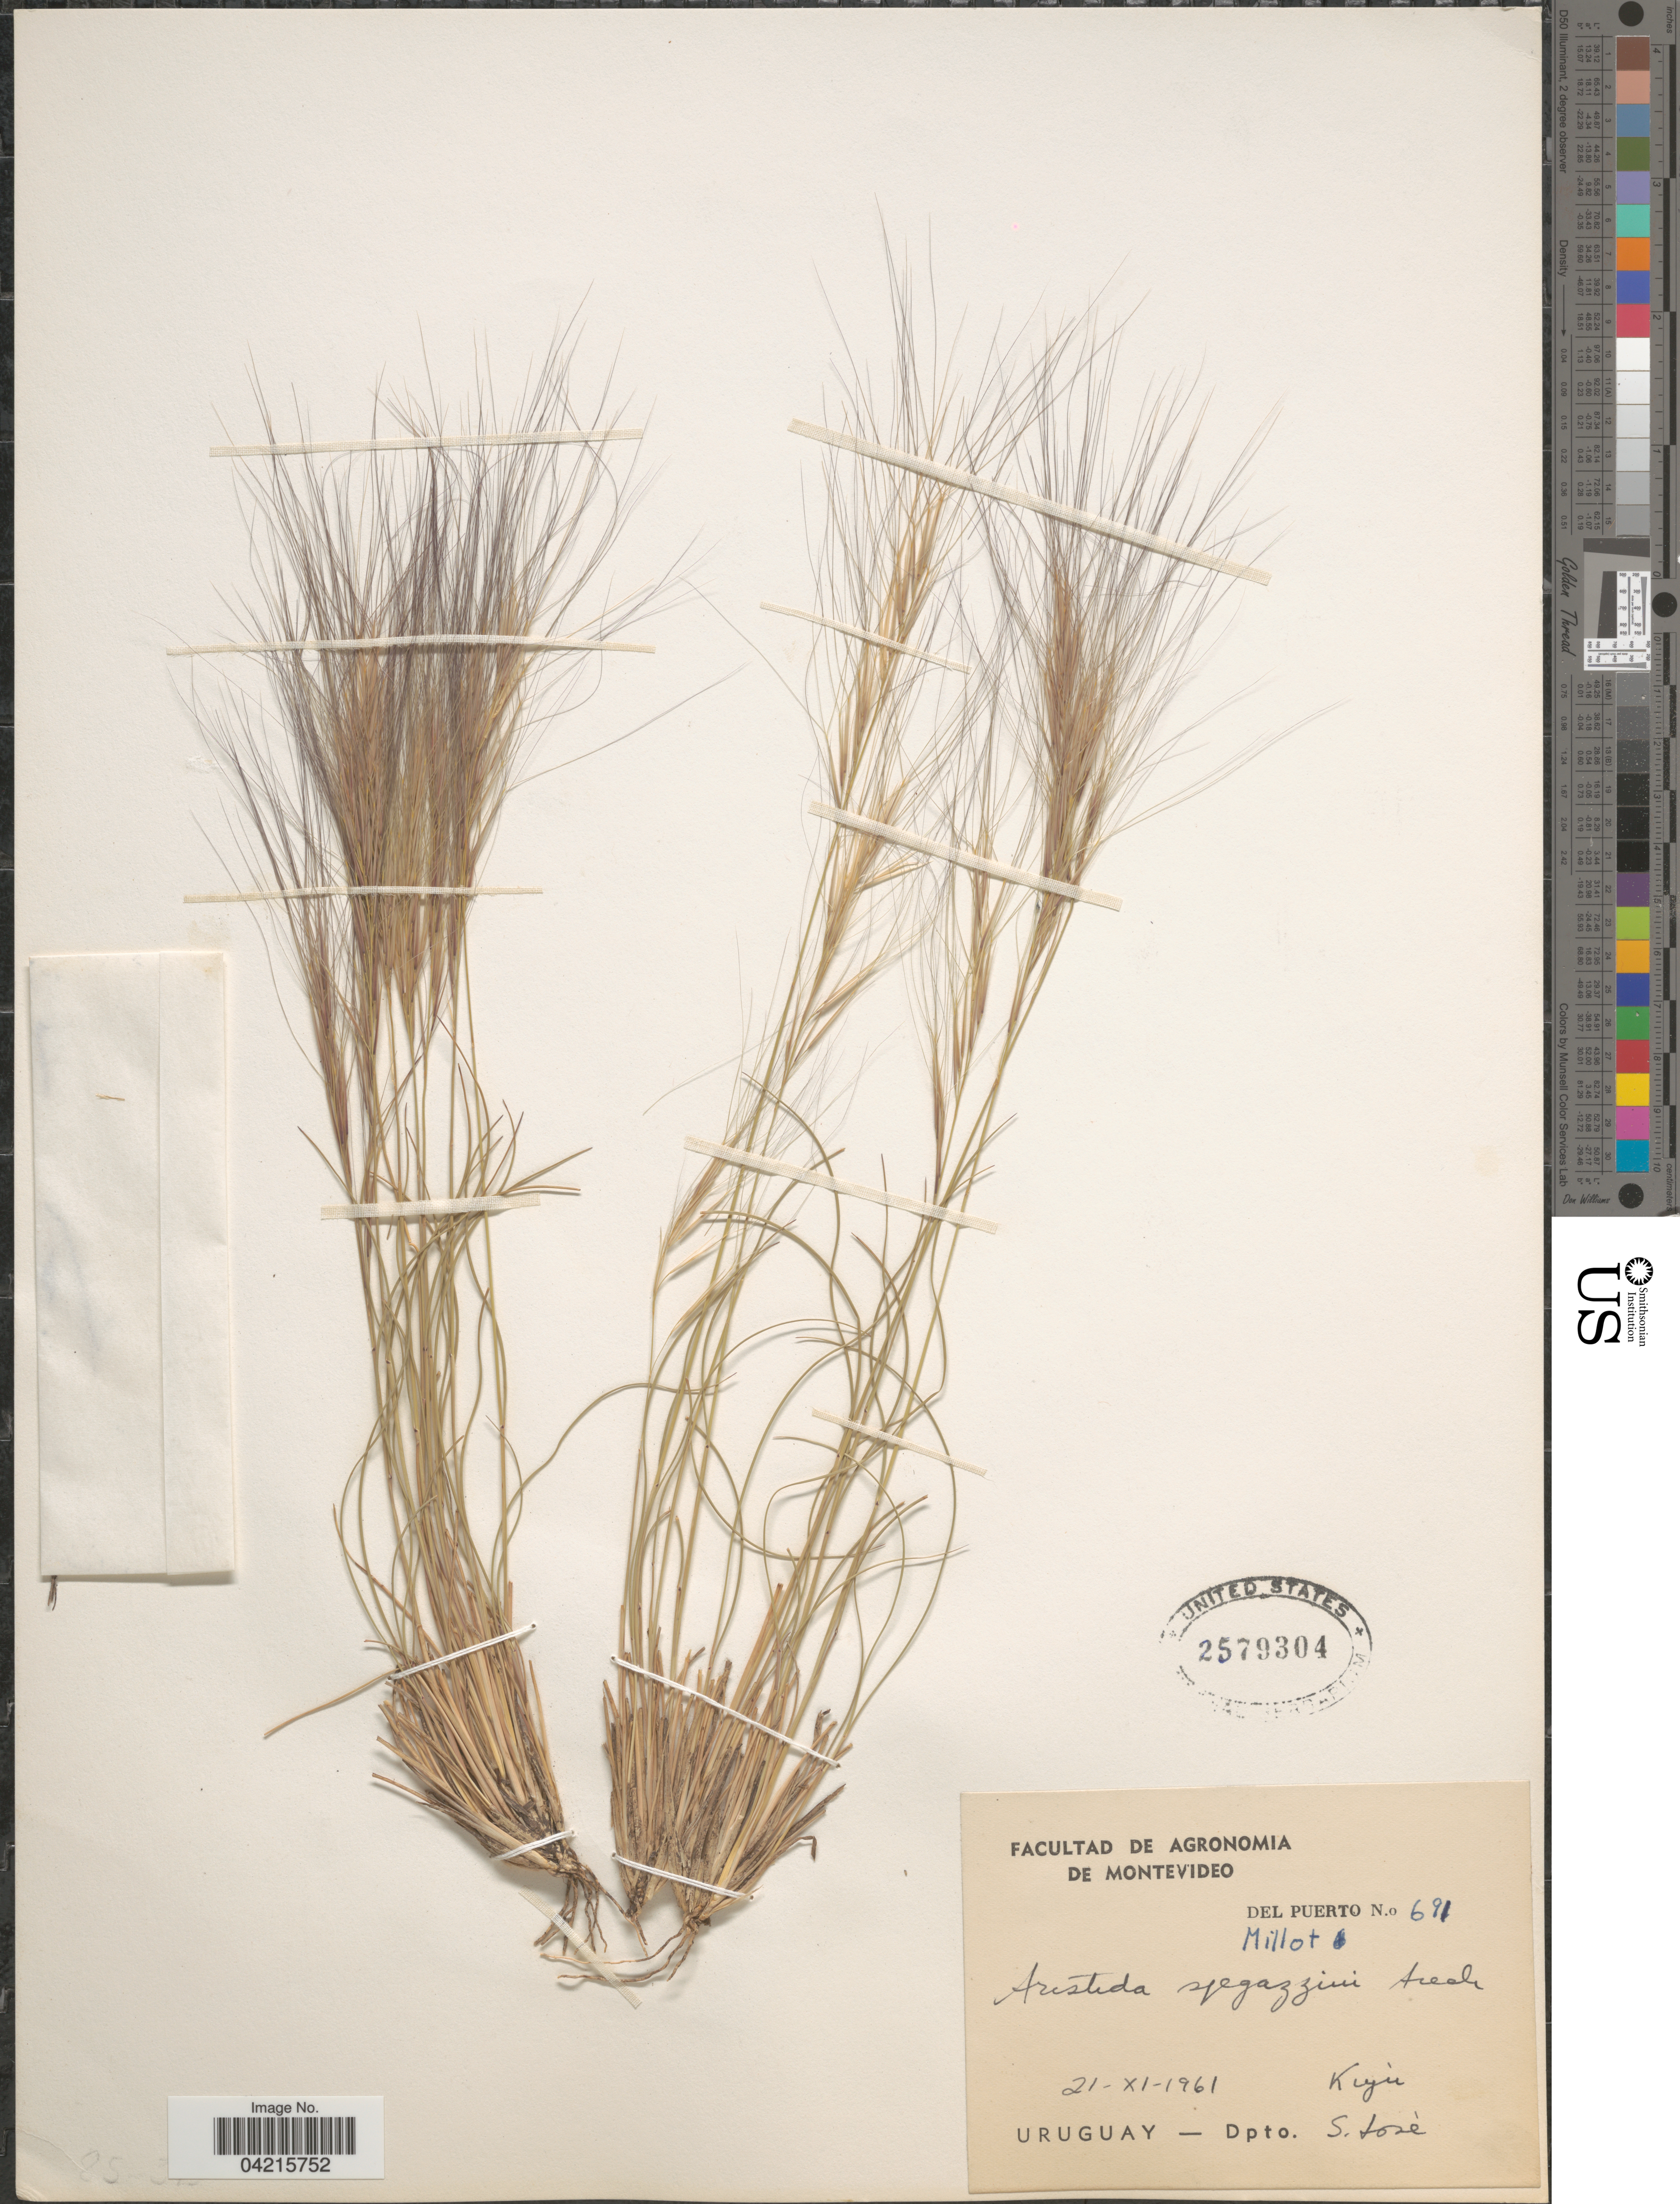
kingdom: Plantae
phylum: Tracheophyta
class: Liliopsida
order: Poales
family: Poaceae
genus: Aristida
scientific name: Aristida spegazzinii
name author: Arechav.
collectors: Del Puerto & -. Millot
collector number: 691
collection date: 1961-11-21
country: Uruguay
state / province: San Jose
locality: Kiyù. Dpto. S. Josè.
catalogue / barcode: US 2579304